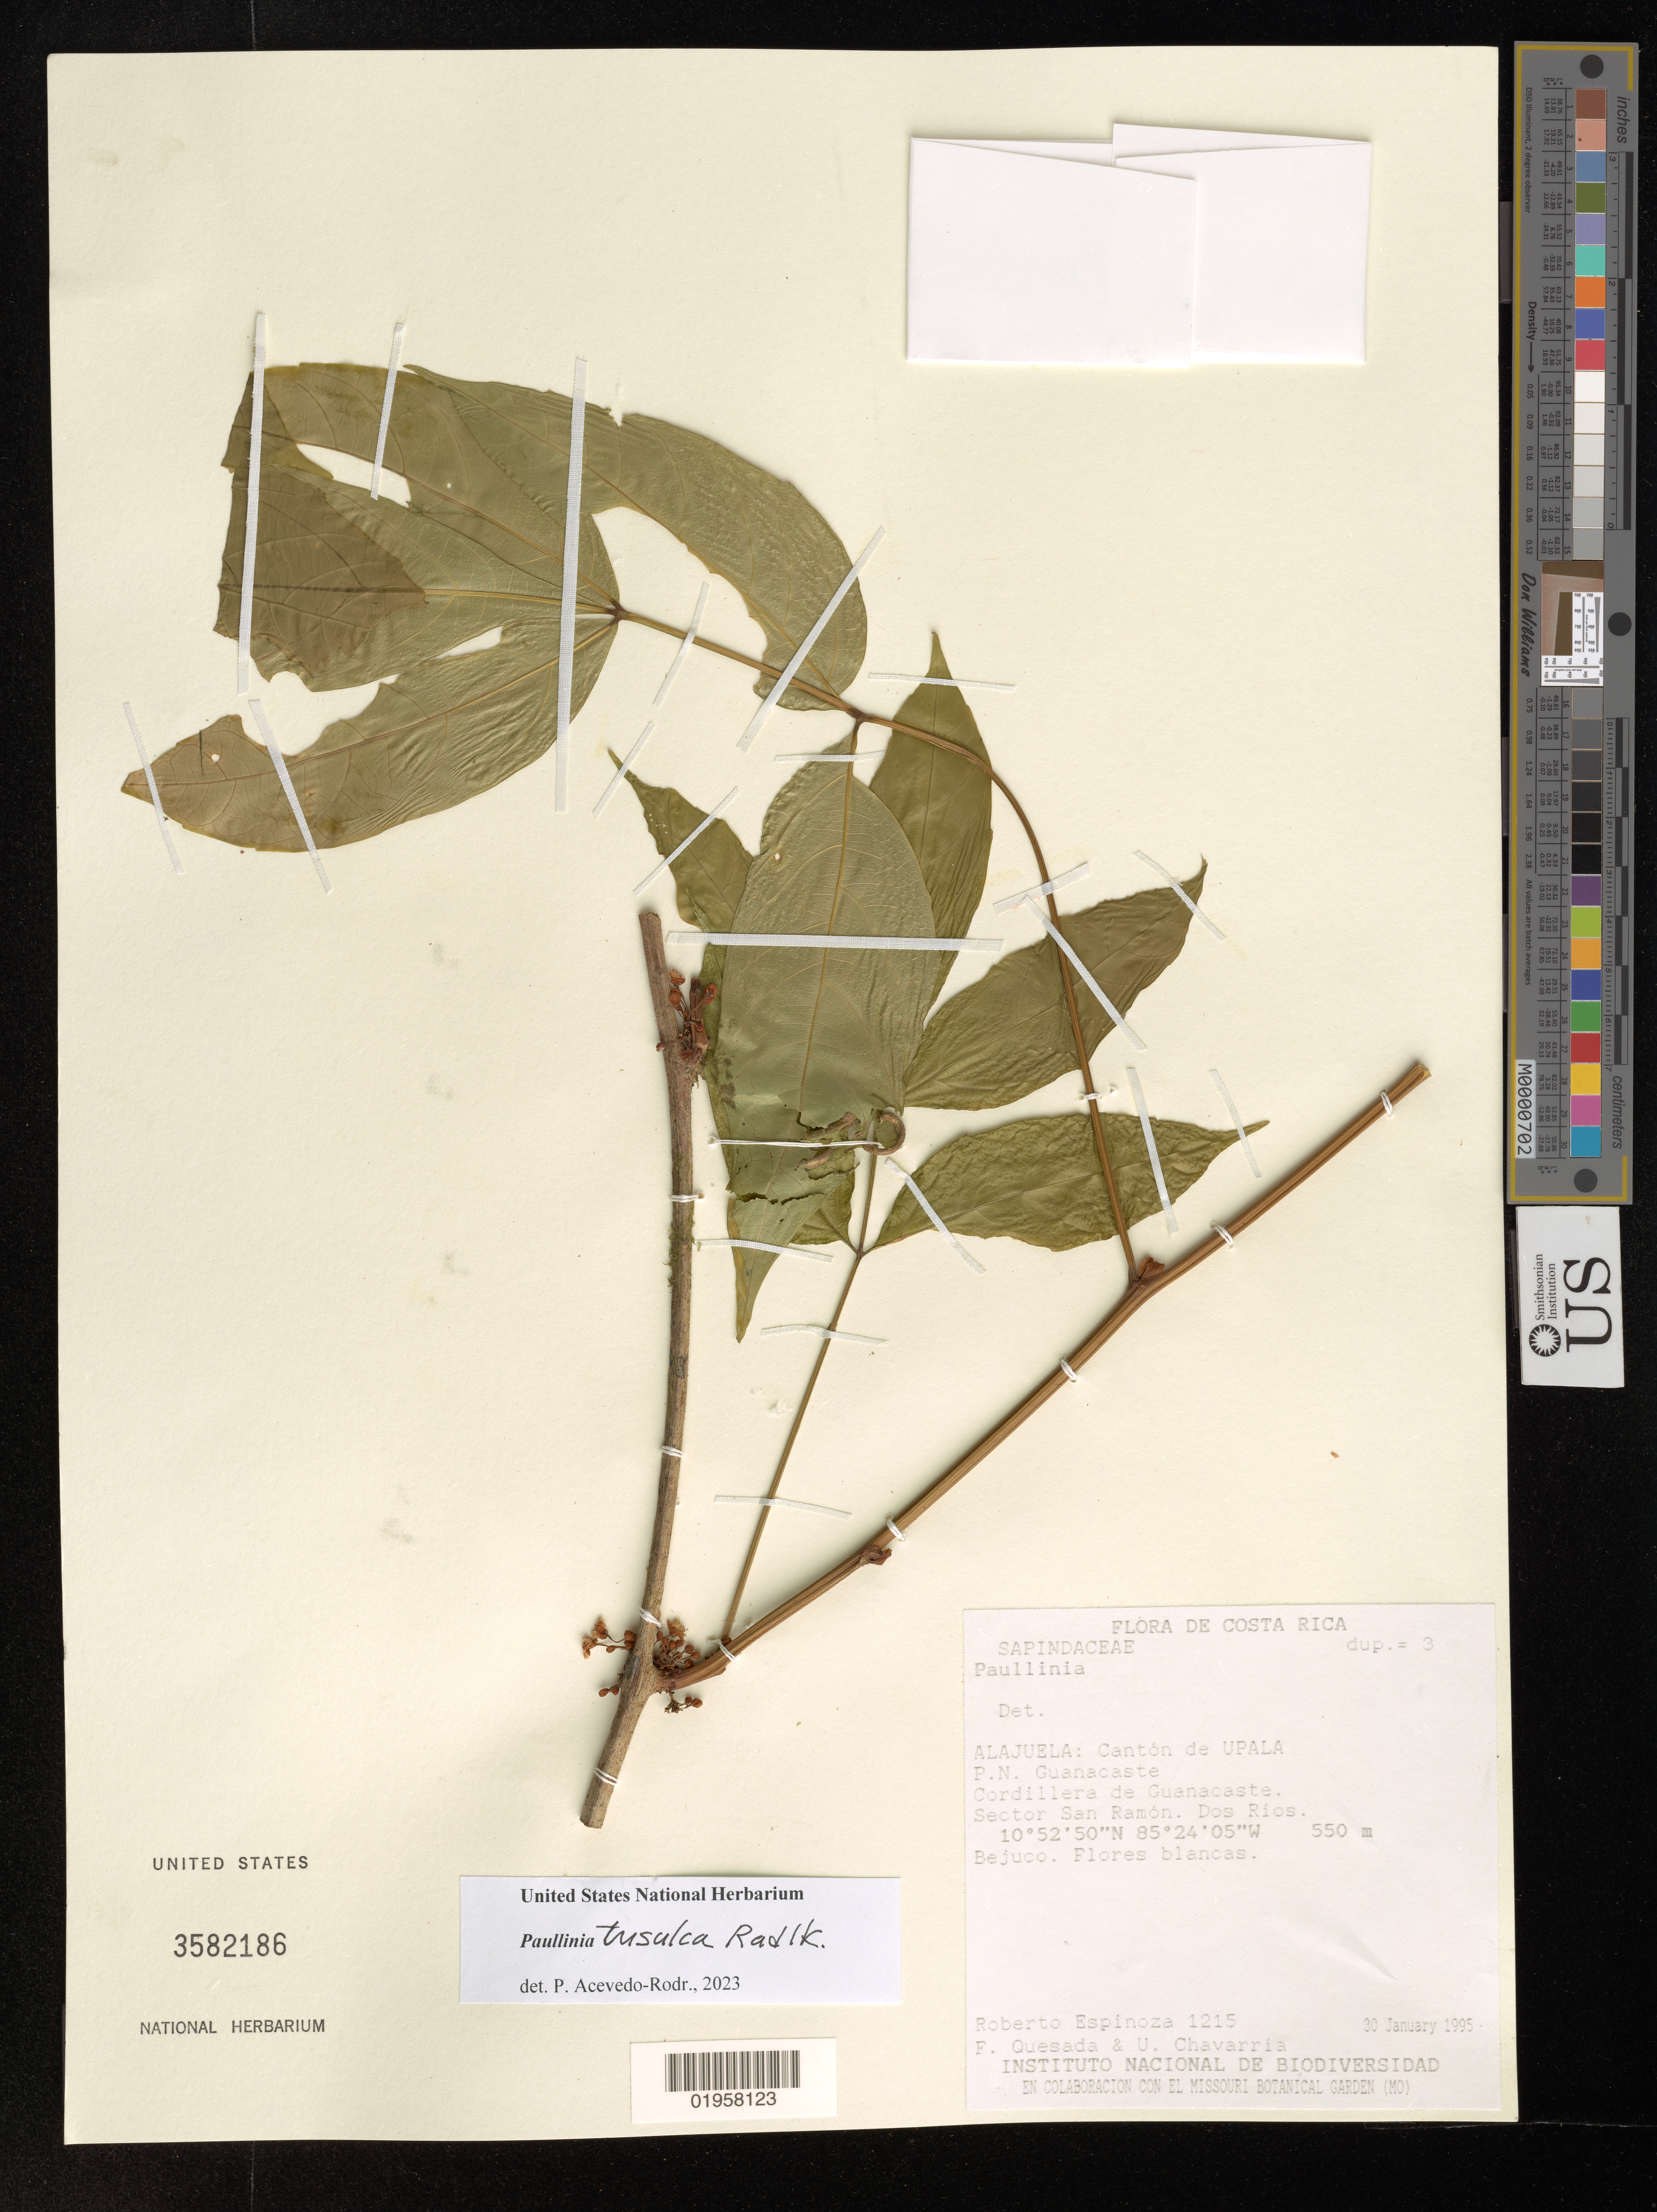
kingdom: Plantae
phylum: Tracheophyta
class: Magnoliopsida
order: Sapindales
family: Sapindaceae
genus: Paullinia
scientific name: Paullinia trisulca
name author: Radlk.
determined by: Acevedo-Rodriguez, P., (US), Smithsonian Institution - National Museum of Natural History (UNITED STATES)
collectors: R. Espinoza, F. Quesada & U. Chavarría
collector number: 1215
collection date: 1995-01-30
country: Costa Rica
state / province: Alajuela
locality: Cantón de Upala. P.N. Guanacaste. Cordillera de Guanacaste. Sector San Ramón. Dos Ríos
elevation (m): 550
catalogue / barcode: US 3582186